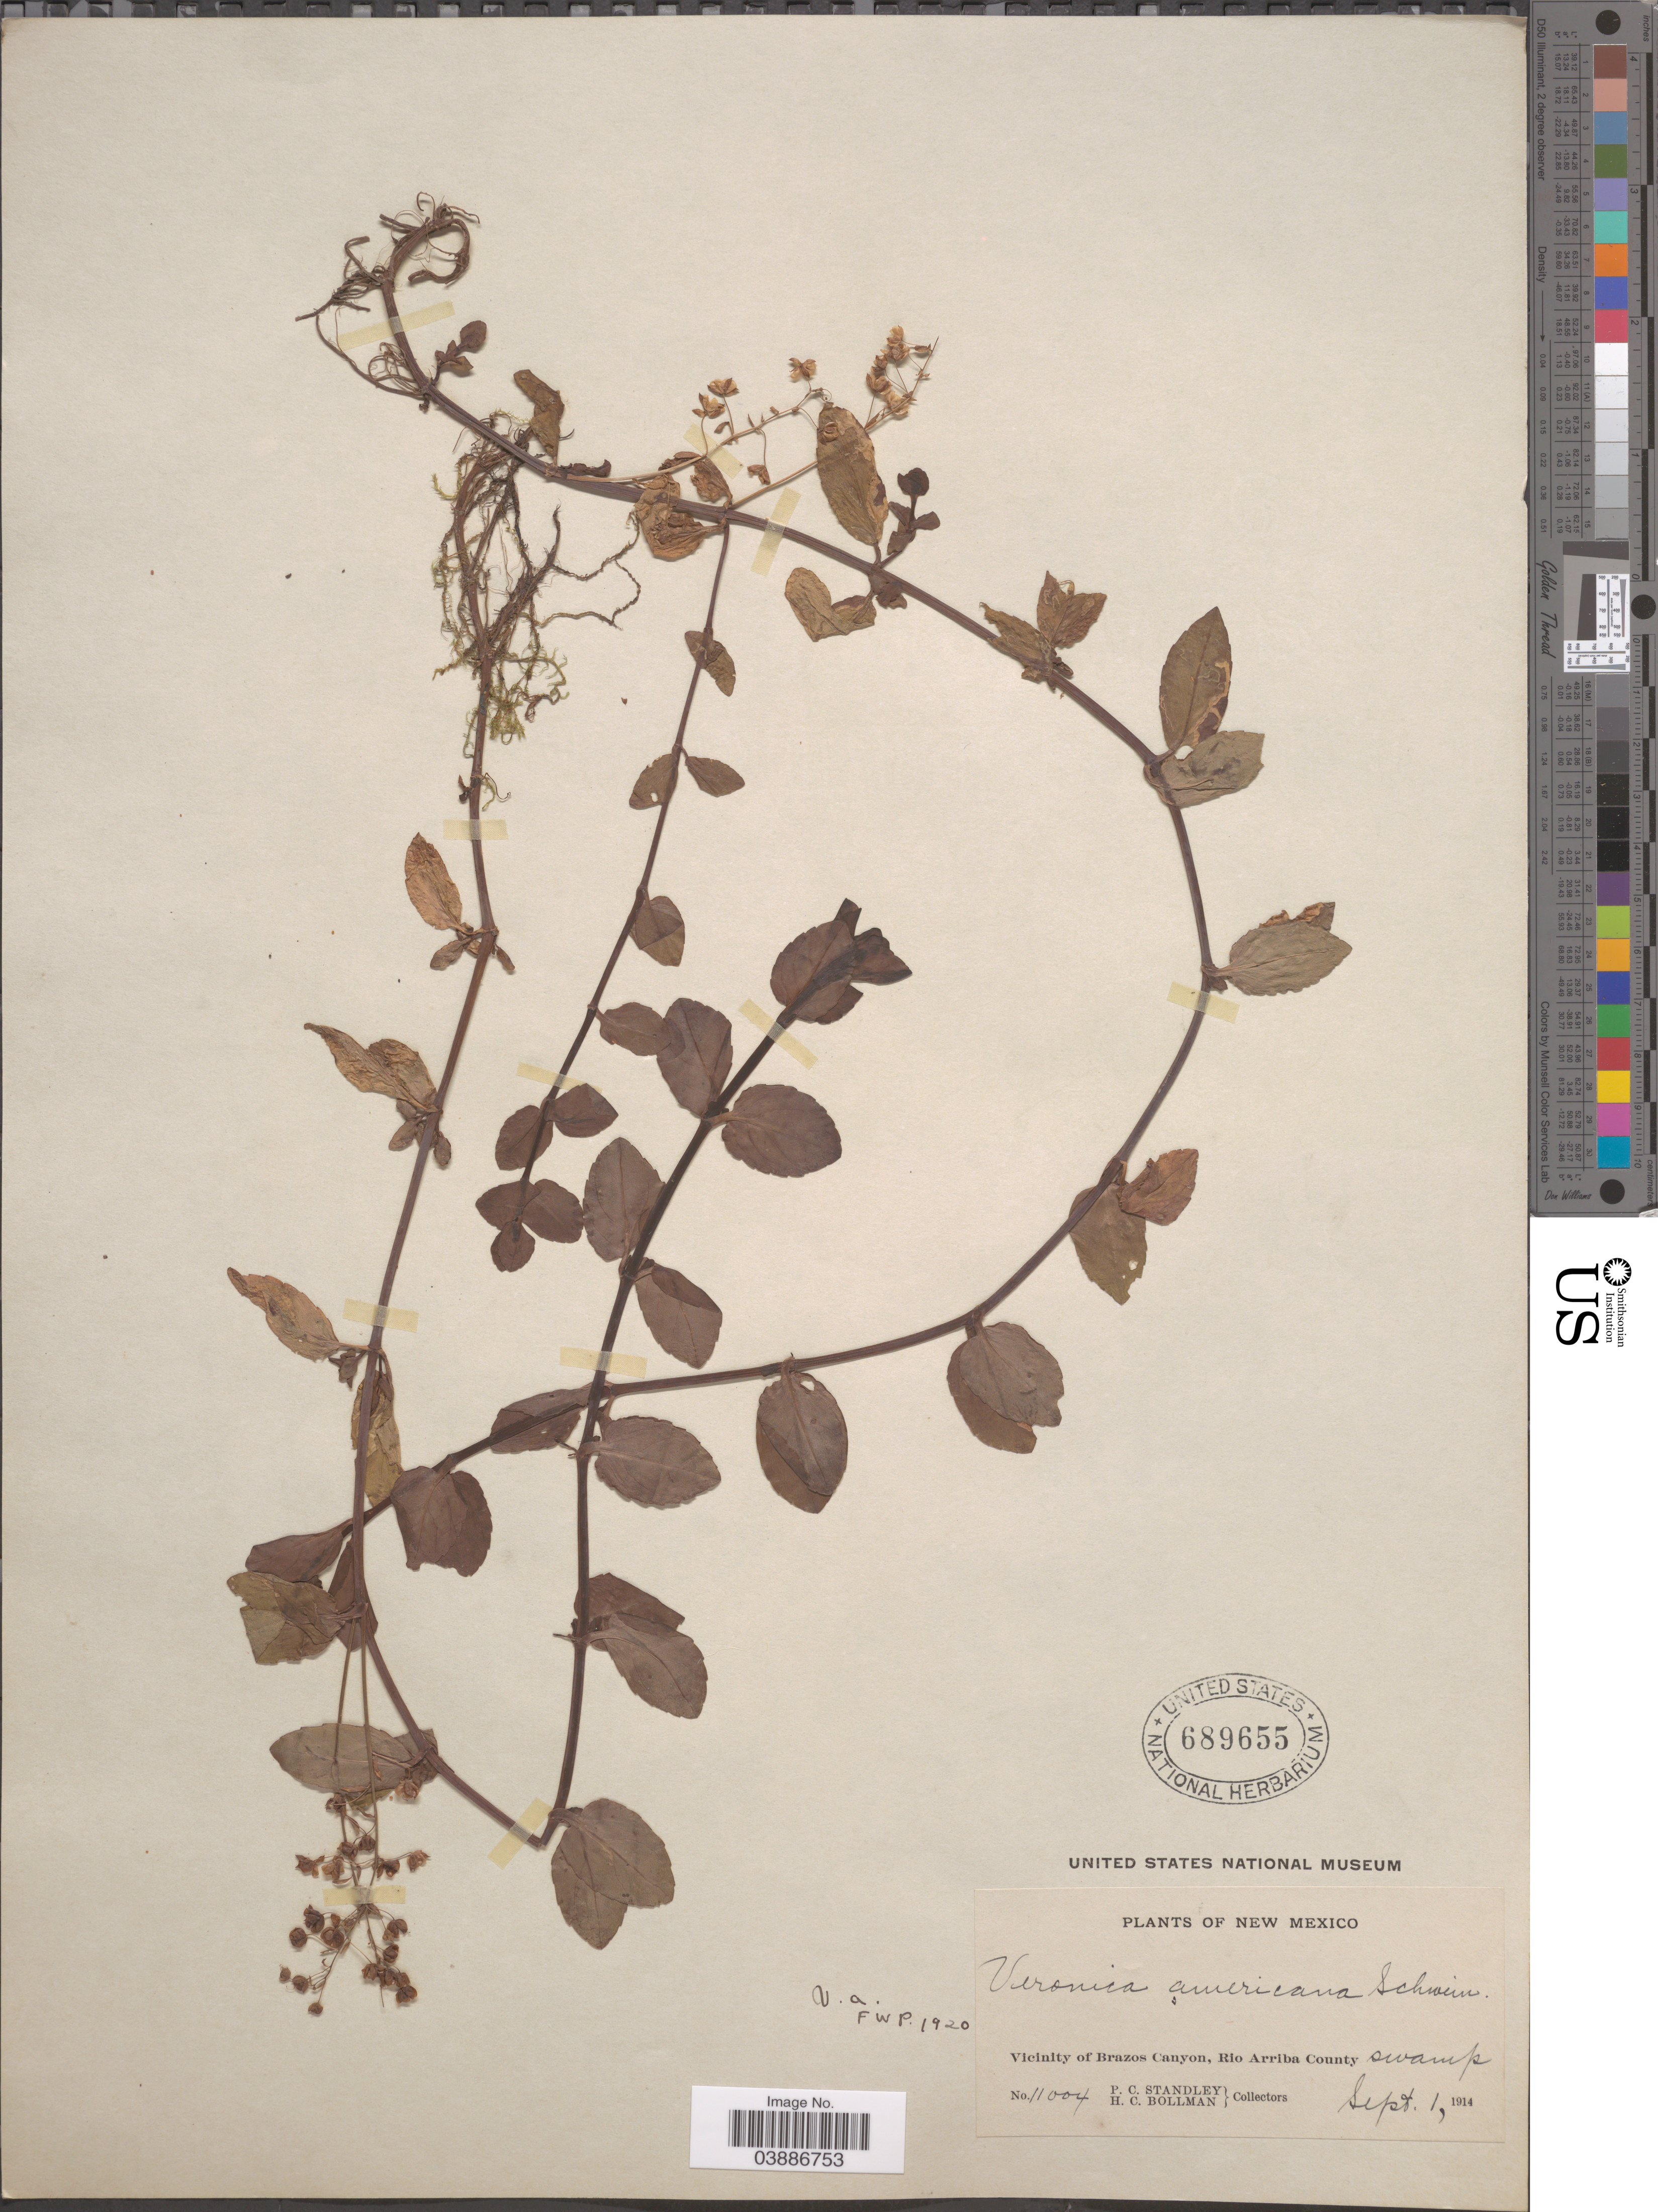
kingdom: Plantae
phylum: Tracheophyta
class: Magnoliopsida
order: Lamiales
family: Plantaginaceae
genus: Veronica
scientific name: Veronica americana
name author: Schwein. ex Benth.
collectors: P. C. Standley & H. C. Bollman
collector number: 11004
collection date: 1914-09-01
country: United States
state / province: New Mexico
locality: Vicinity of Brazos Canyon, Rio Arriba County.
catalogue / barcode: US 689655